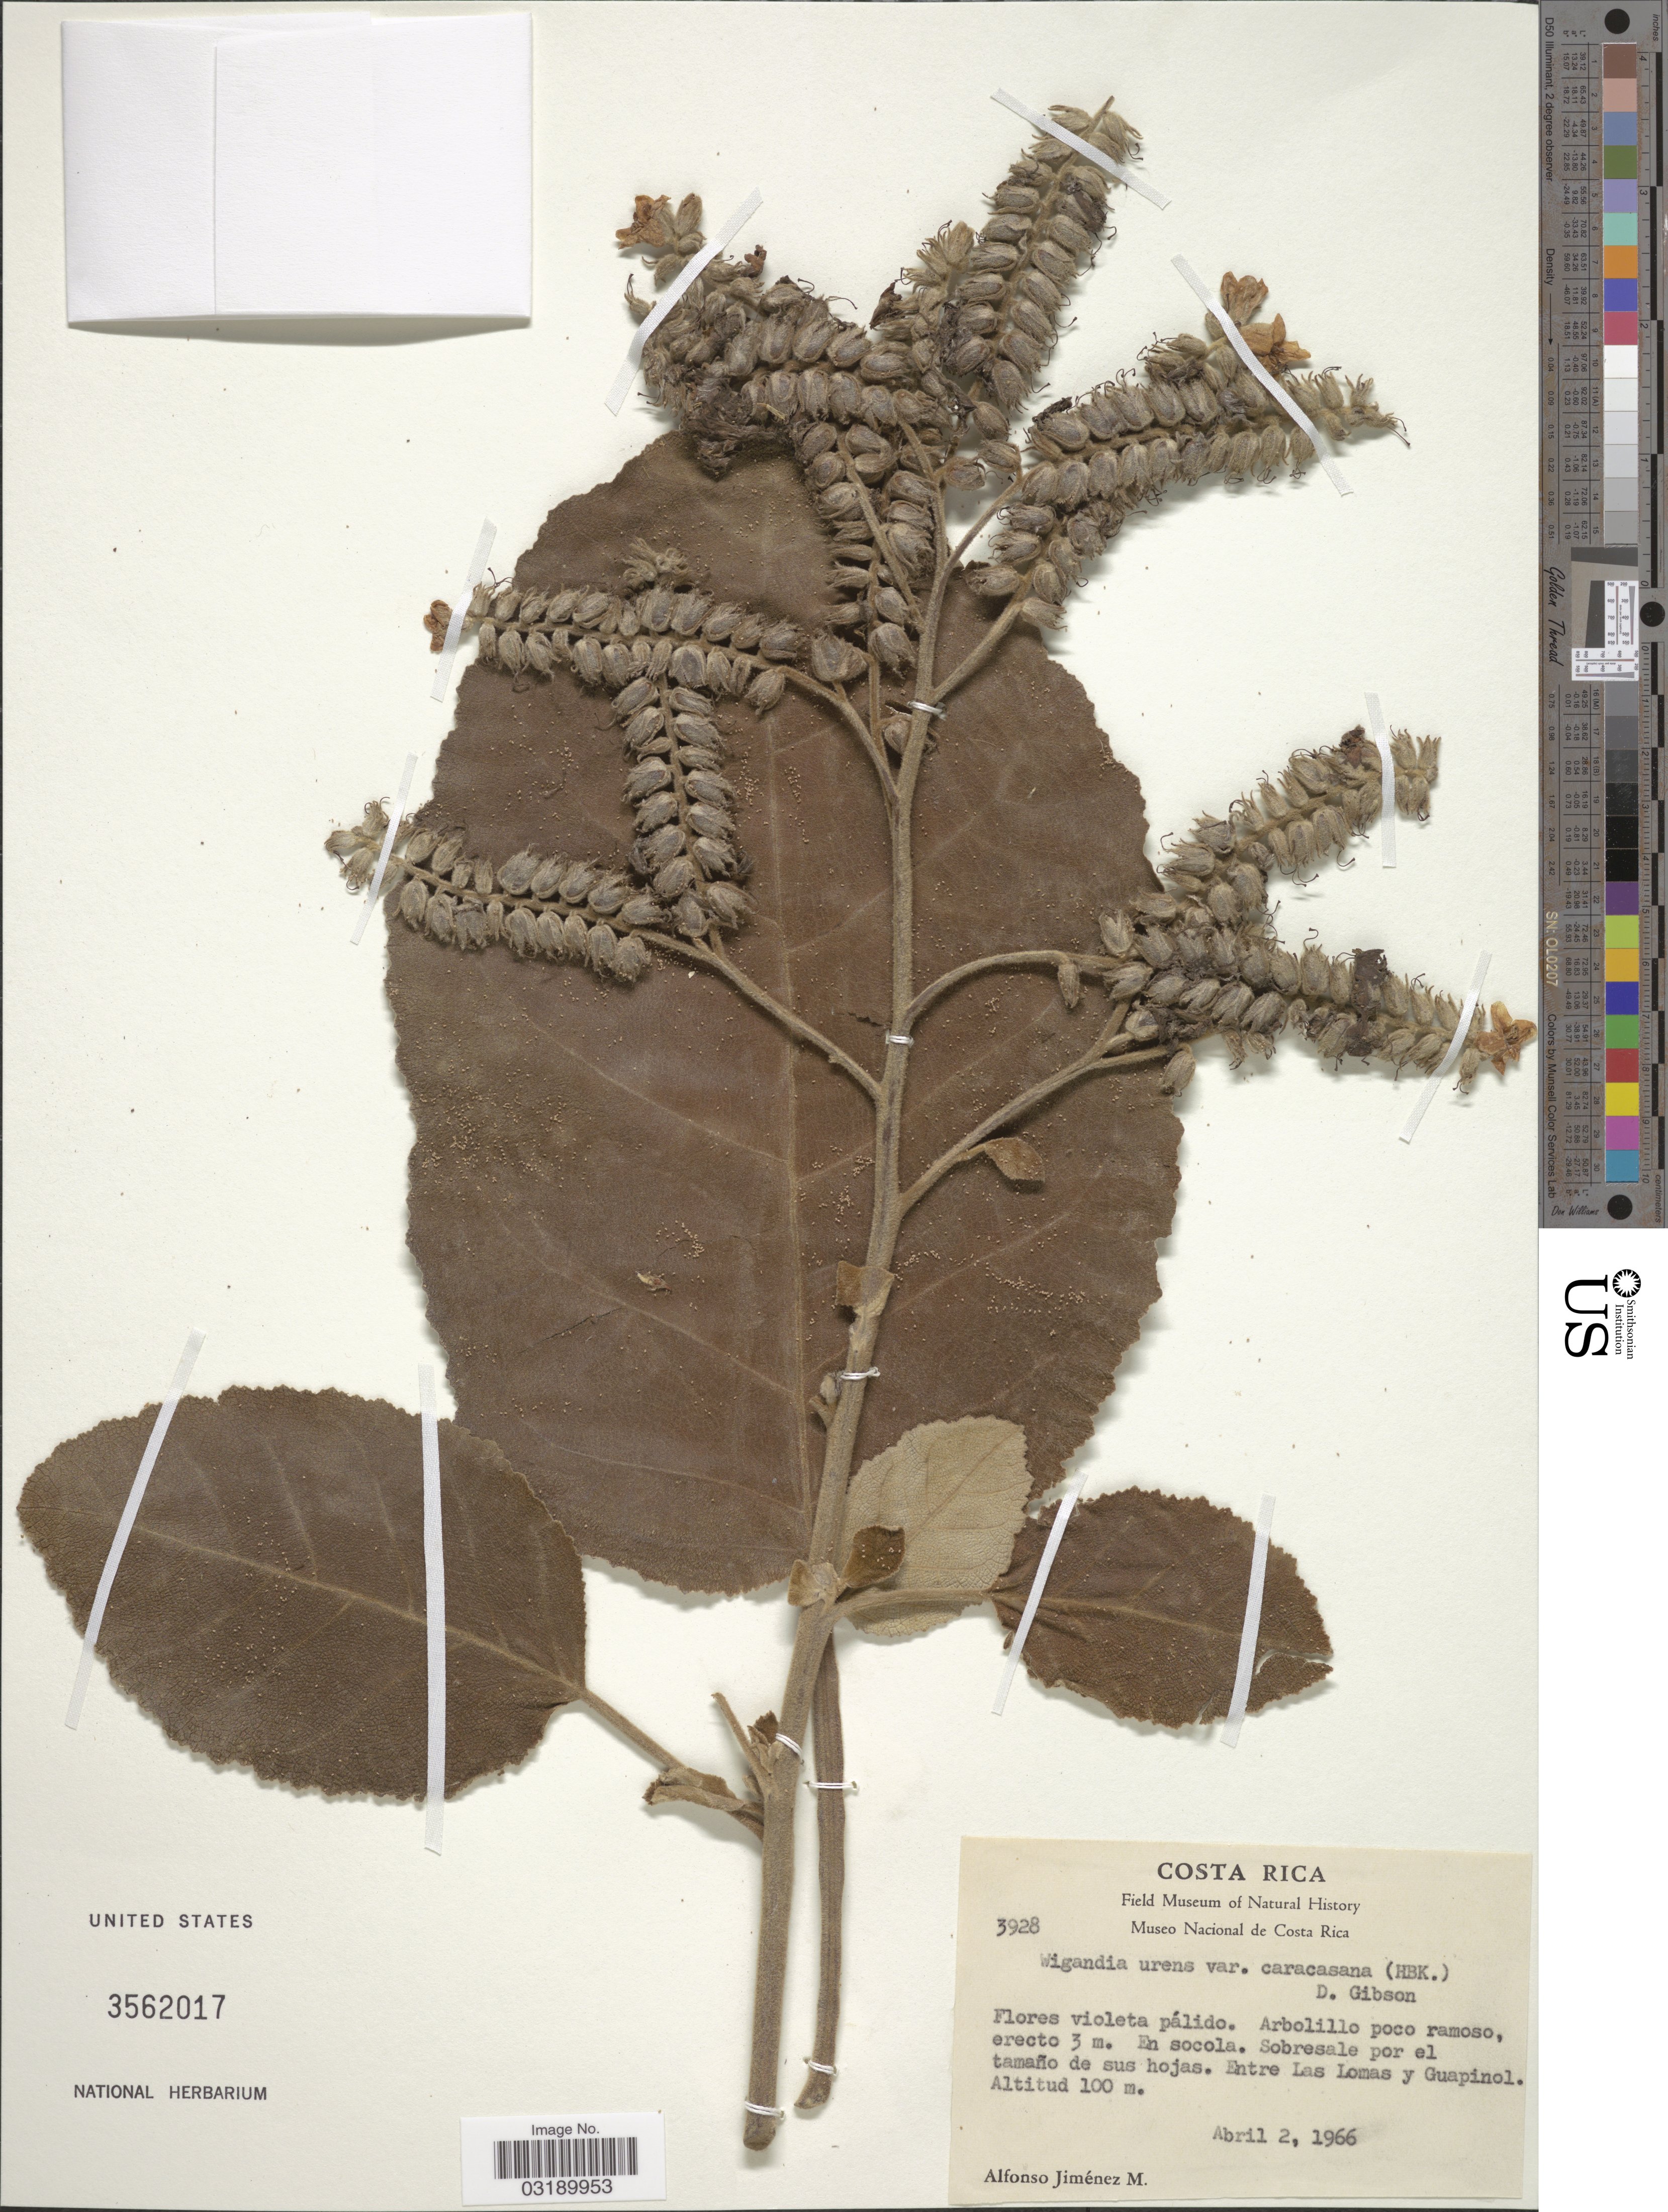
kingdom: Plantae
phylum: Tracheophyta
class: Magnoliopsida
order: Boraginales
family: Namaceae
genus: Wigandia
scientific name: Wigandia urens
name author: (Ruiz & Pav.) Kunth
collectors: A. Jimenez M.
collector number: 3928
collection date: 1966-04-02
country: Costa Rica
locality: Entre Las Lomas y Guapinol.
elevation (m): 100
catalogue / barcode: US 3562017